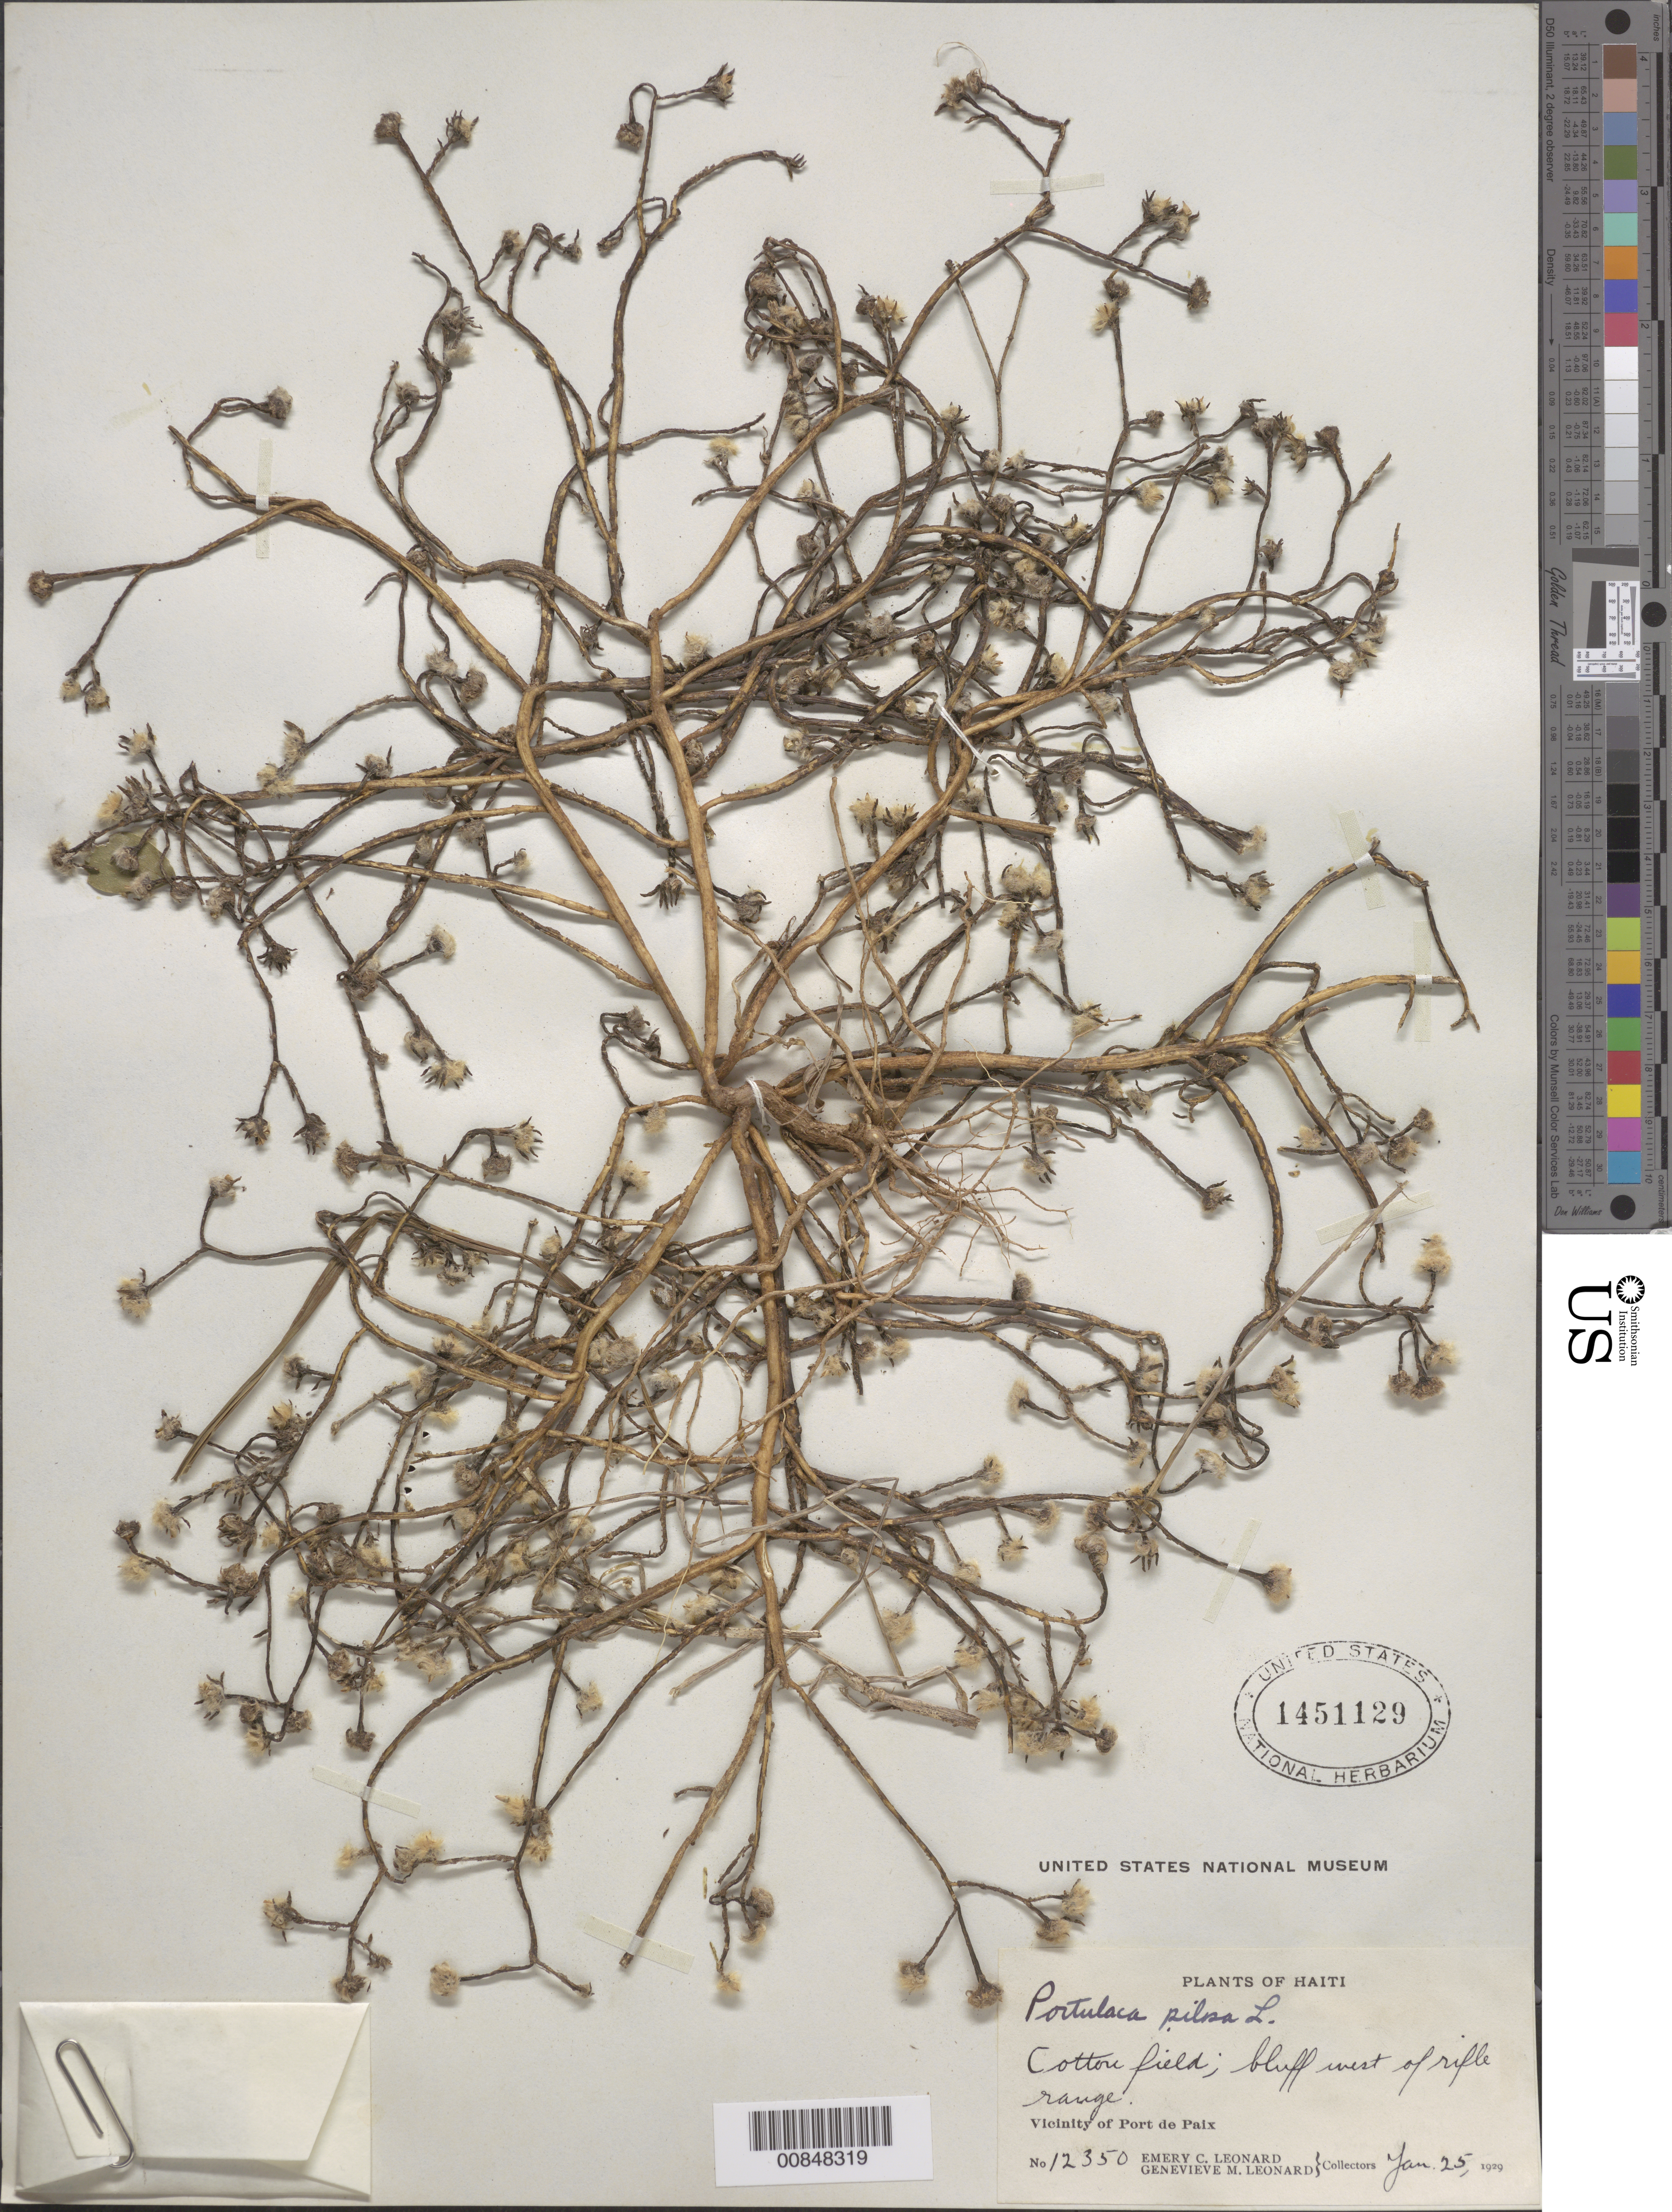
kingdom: Plantae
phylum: Tracheophyta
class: Magnoliopsida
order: Caryophyllales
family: Portulacaceae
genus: Portulaca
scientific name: Portulaca pilosa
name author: L.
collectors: E. C. Leonard & G. M. Leonard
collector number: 12350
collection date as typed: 25 Jan 1929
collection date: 1929-01-25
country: Haiti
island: Hispaniola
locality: Vicinity of Port de Paix. Bluff west of rifle range.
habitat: Cotton field.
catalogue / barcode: US 1451129